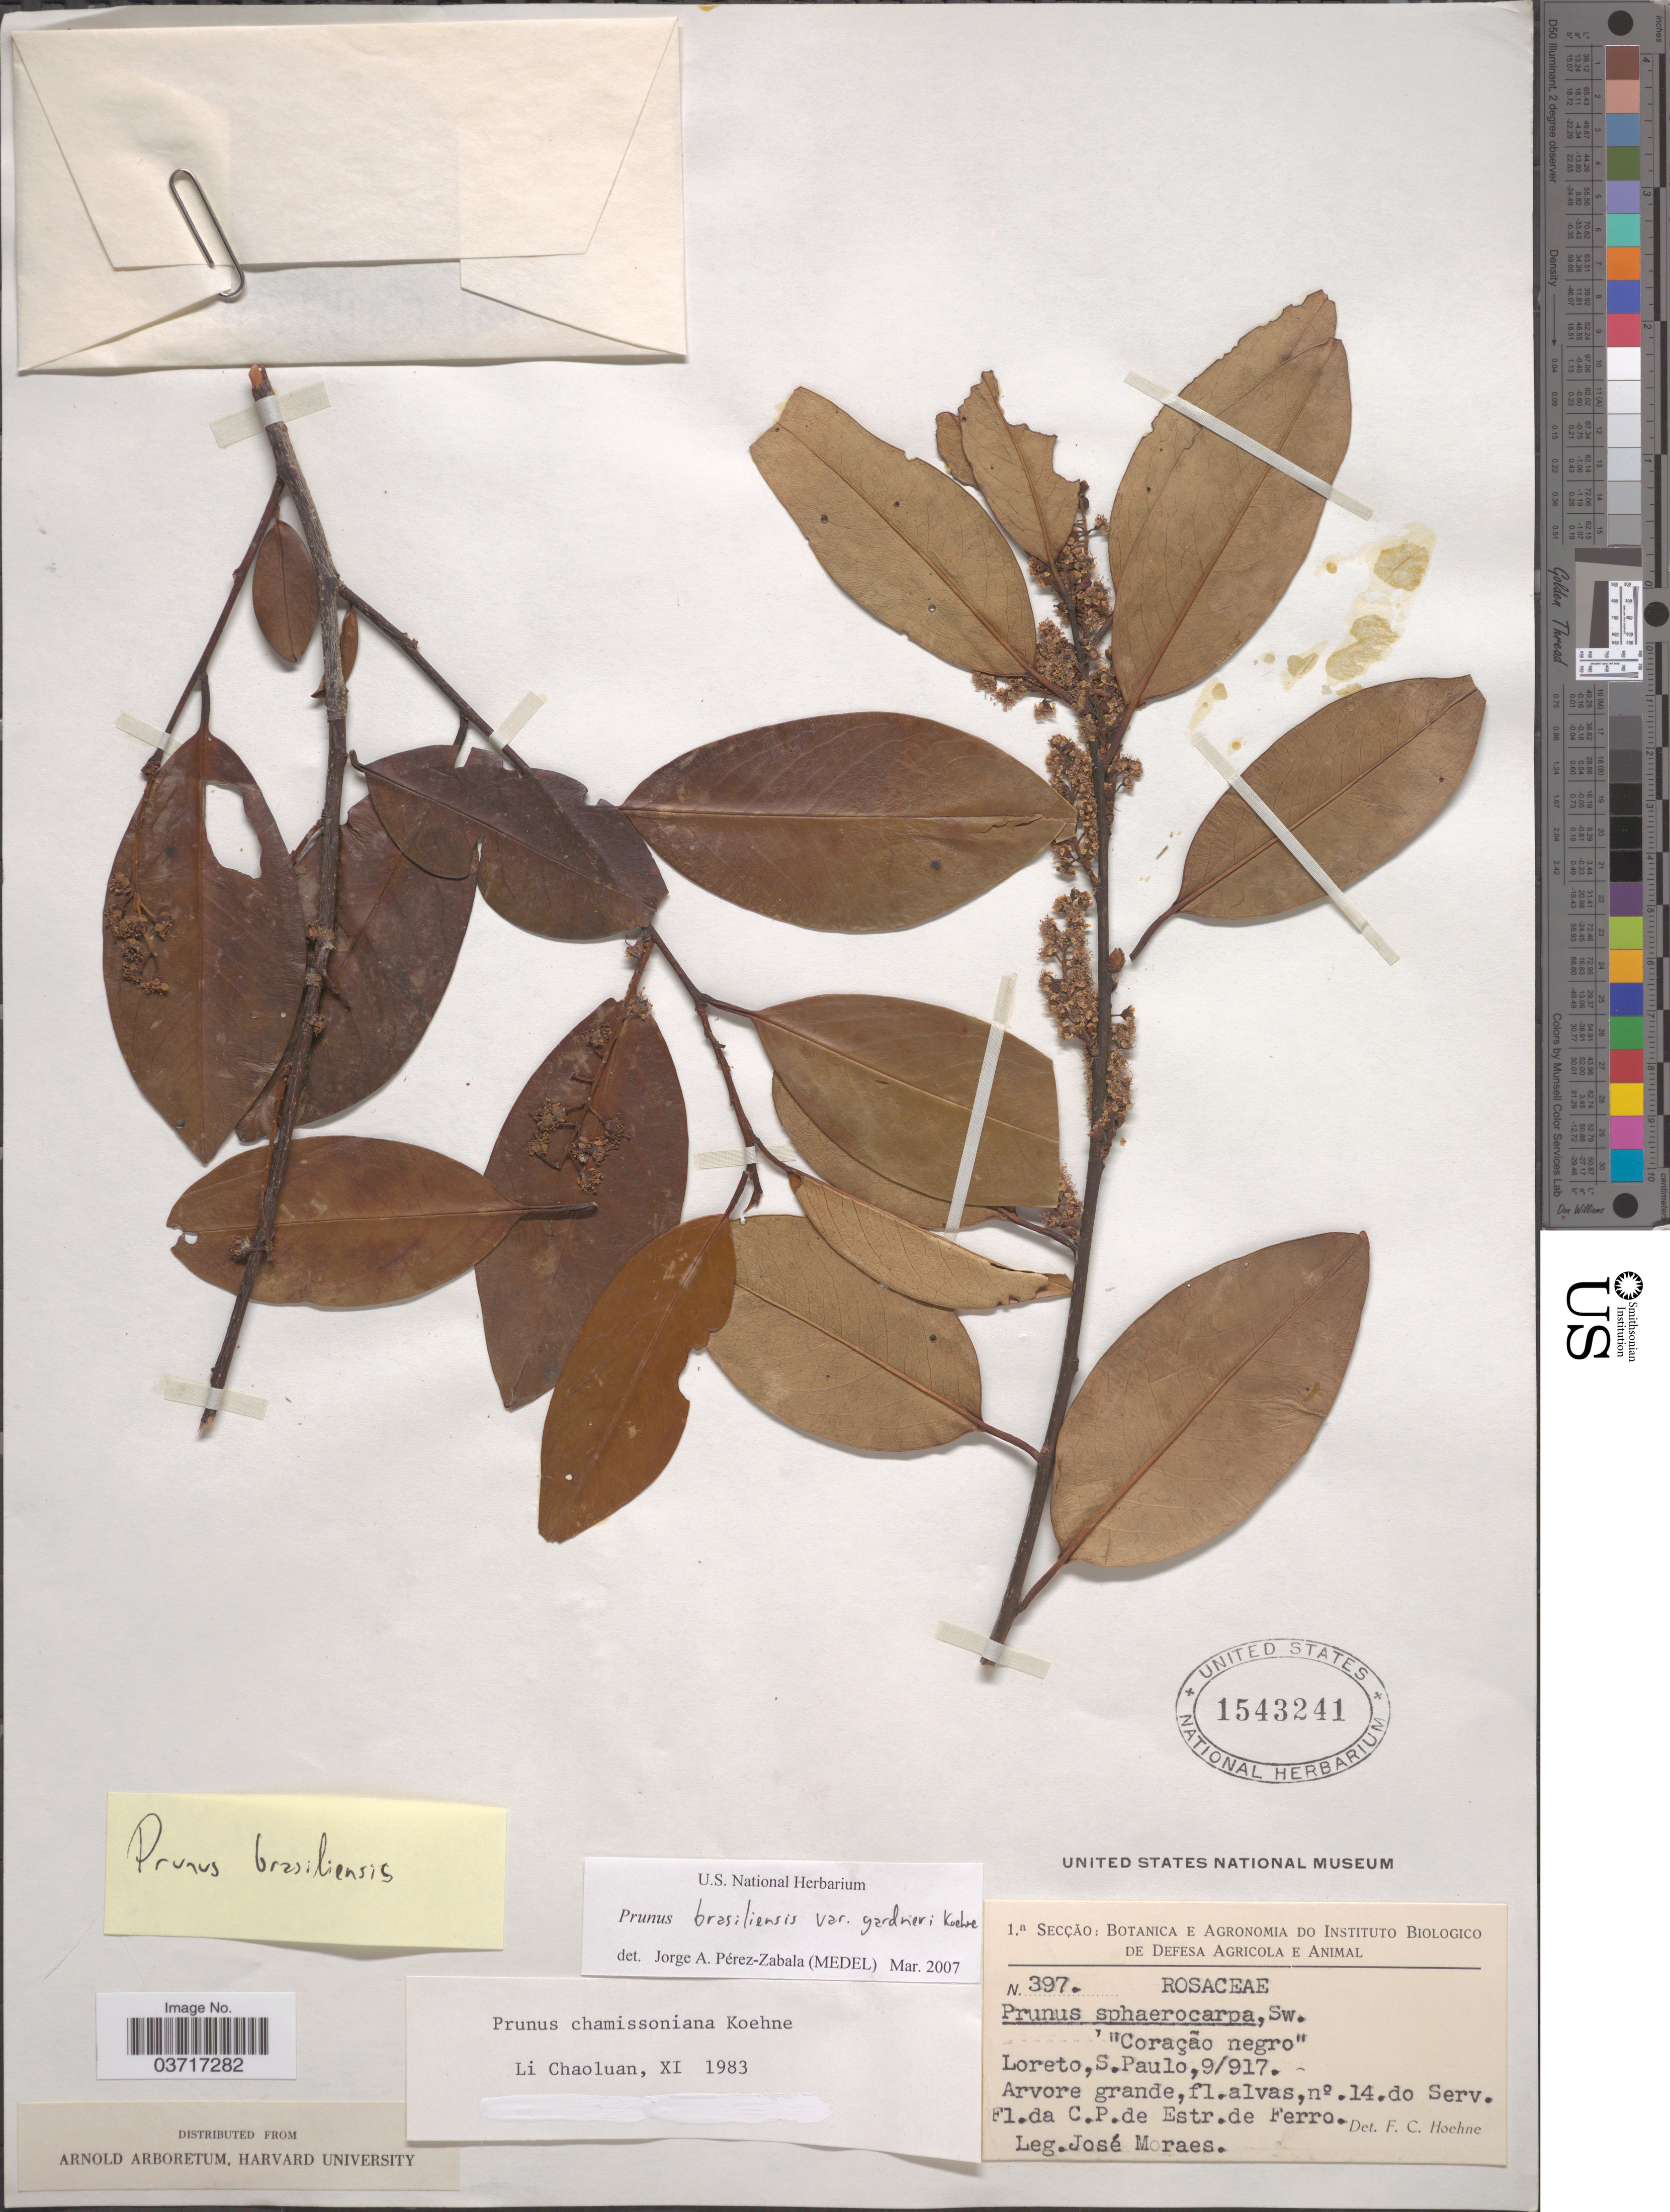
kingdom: Plantae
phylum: Tracheophyta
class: Magnoliopsida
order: Rosales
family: Rosaceae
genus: Prunus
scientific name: Prunus sp.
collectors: J. Moraes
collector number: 397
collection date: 1917-09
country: Peru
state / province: Loreto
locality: S.Paulo. C.P.de Estr. de Ferro.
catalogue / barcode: US 1543241